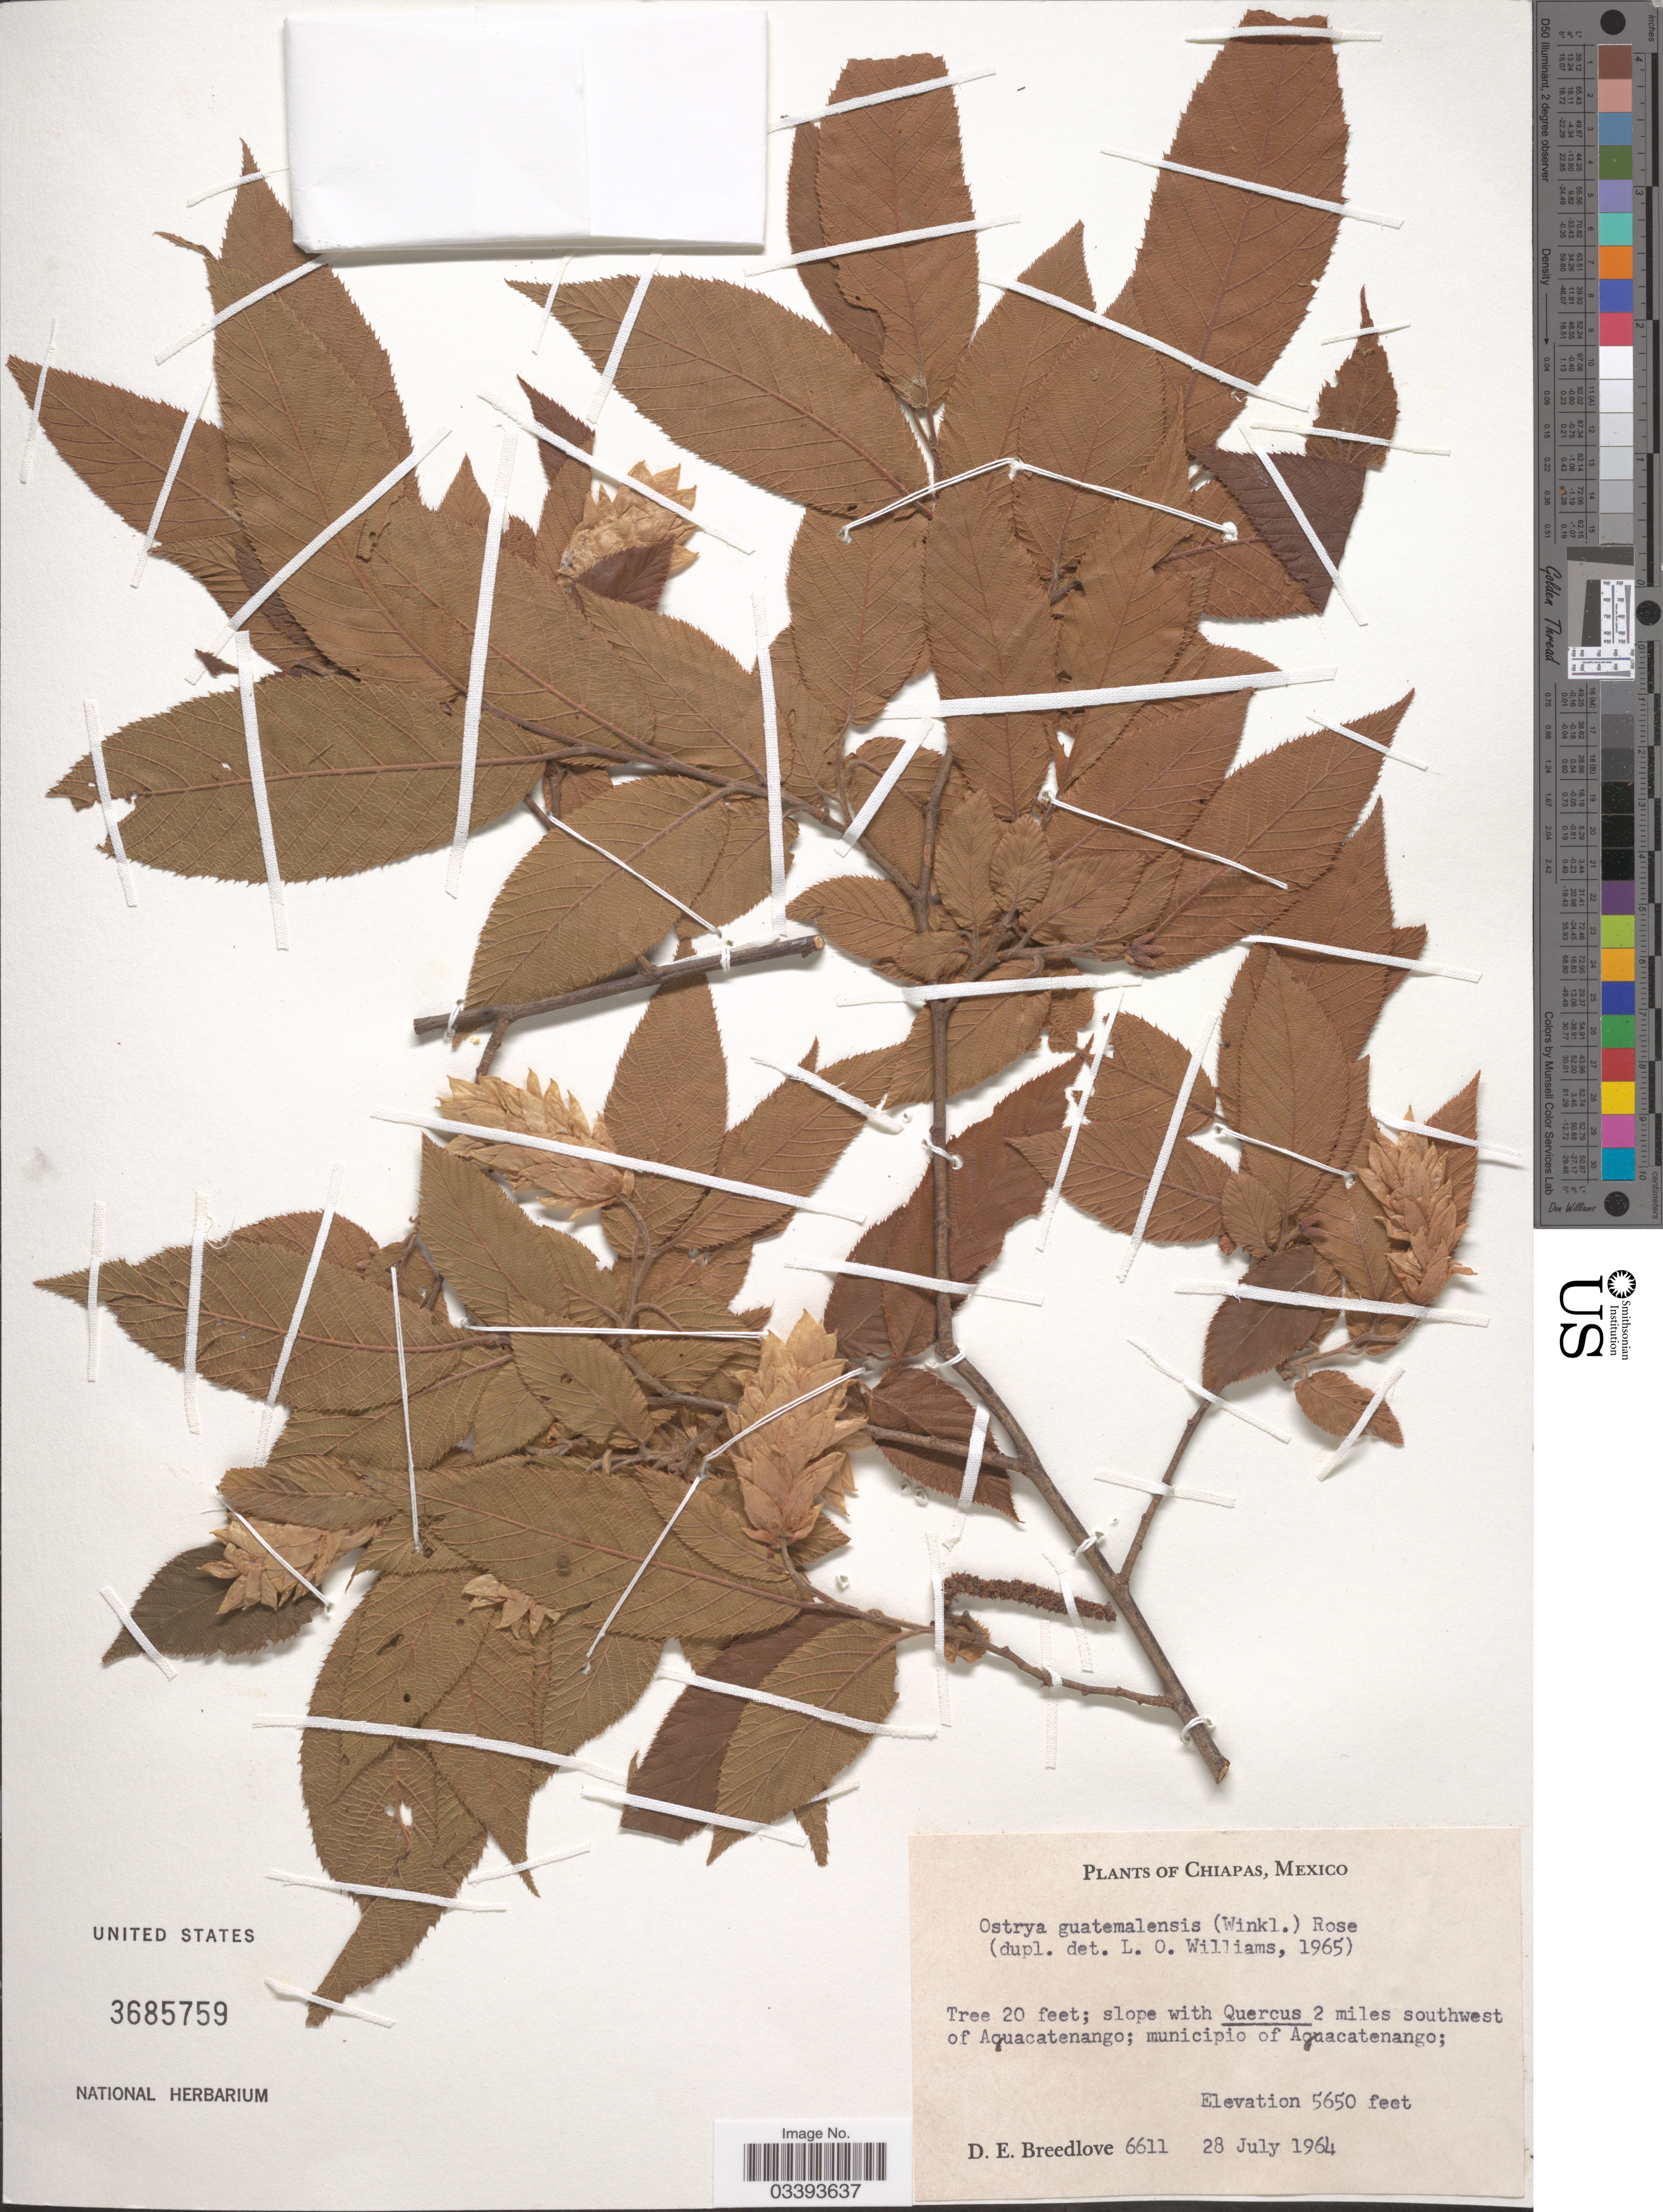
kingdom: Plantae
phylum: Tracheophyta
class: Magnoliopsida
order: Fagales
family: Betulaceae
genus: Ostrya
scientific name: Ostrya guatemalensis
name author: (H.J.P. Winkl.) Rose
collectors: D. E. Breedlove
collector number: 6611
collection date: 1964-07-28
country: Mexico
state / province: Chiapas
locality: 2 miles southwest of Aquacatenango; municipio of Aquacatenango.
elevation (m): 1722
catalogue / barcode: US 3685759